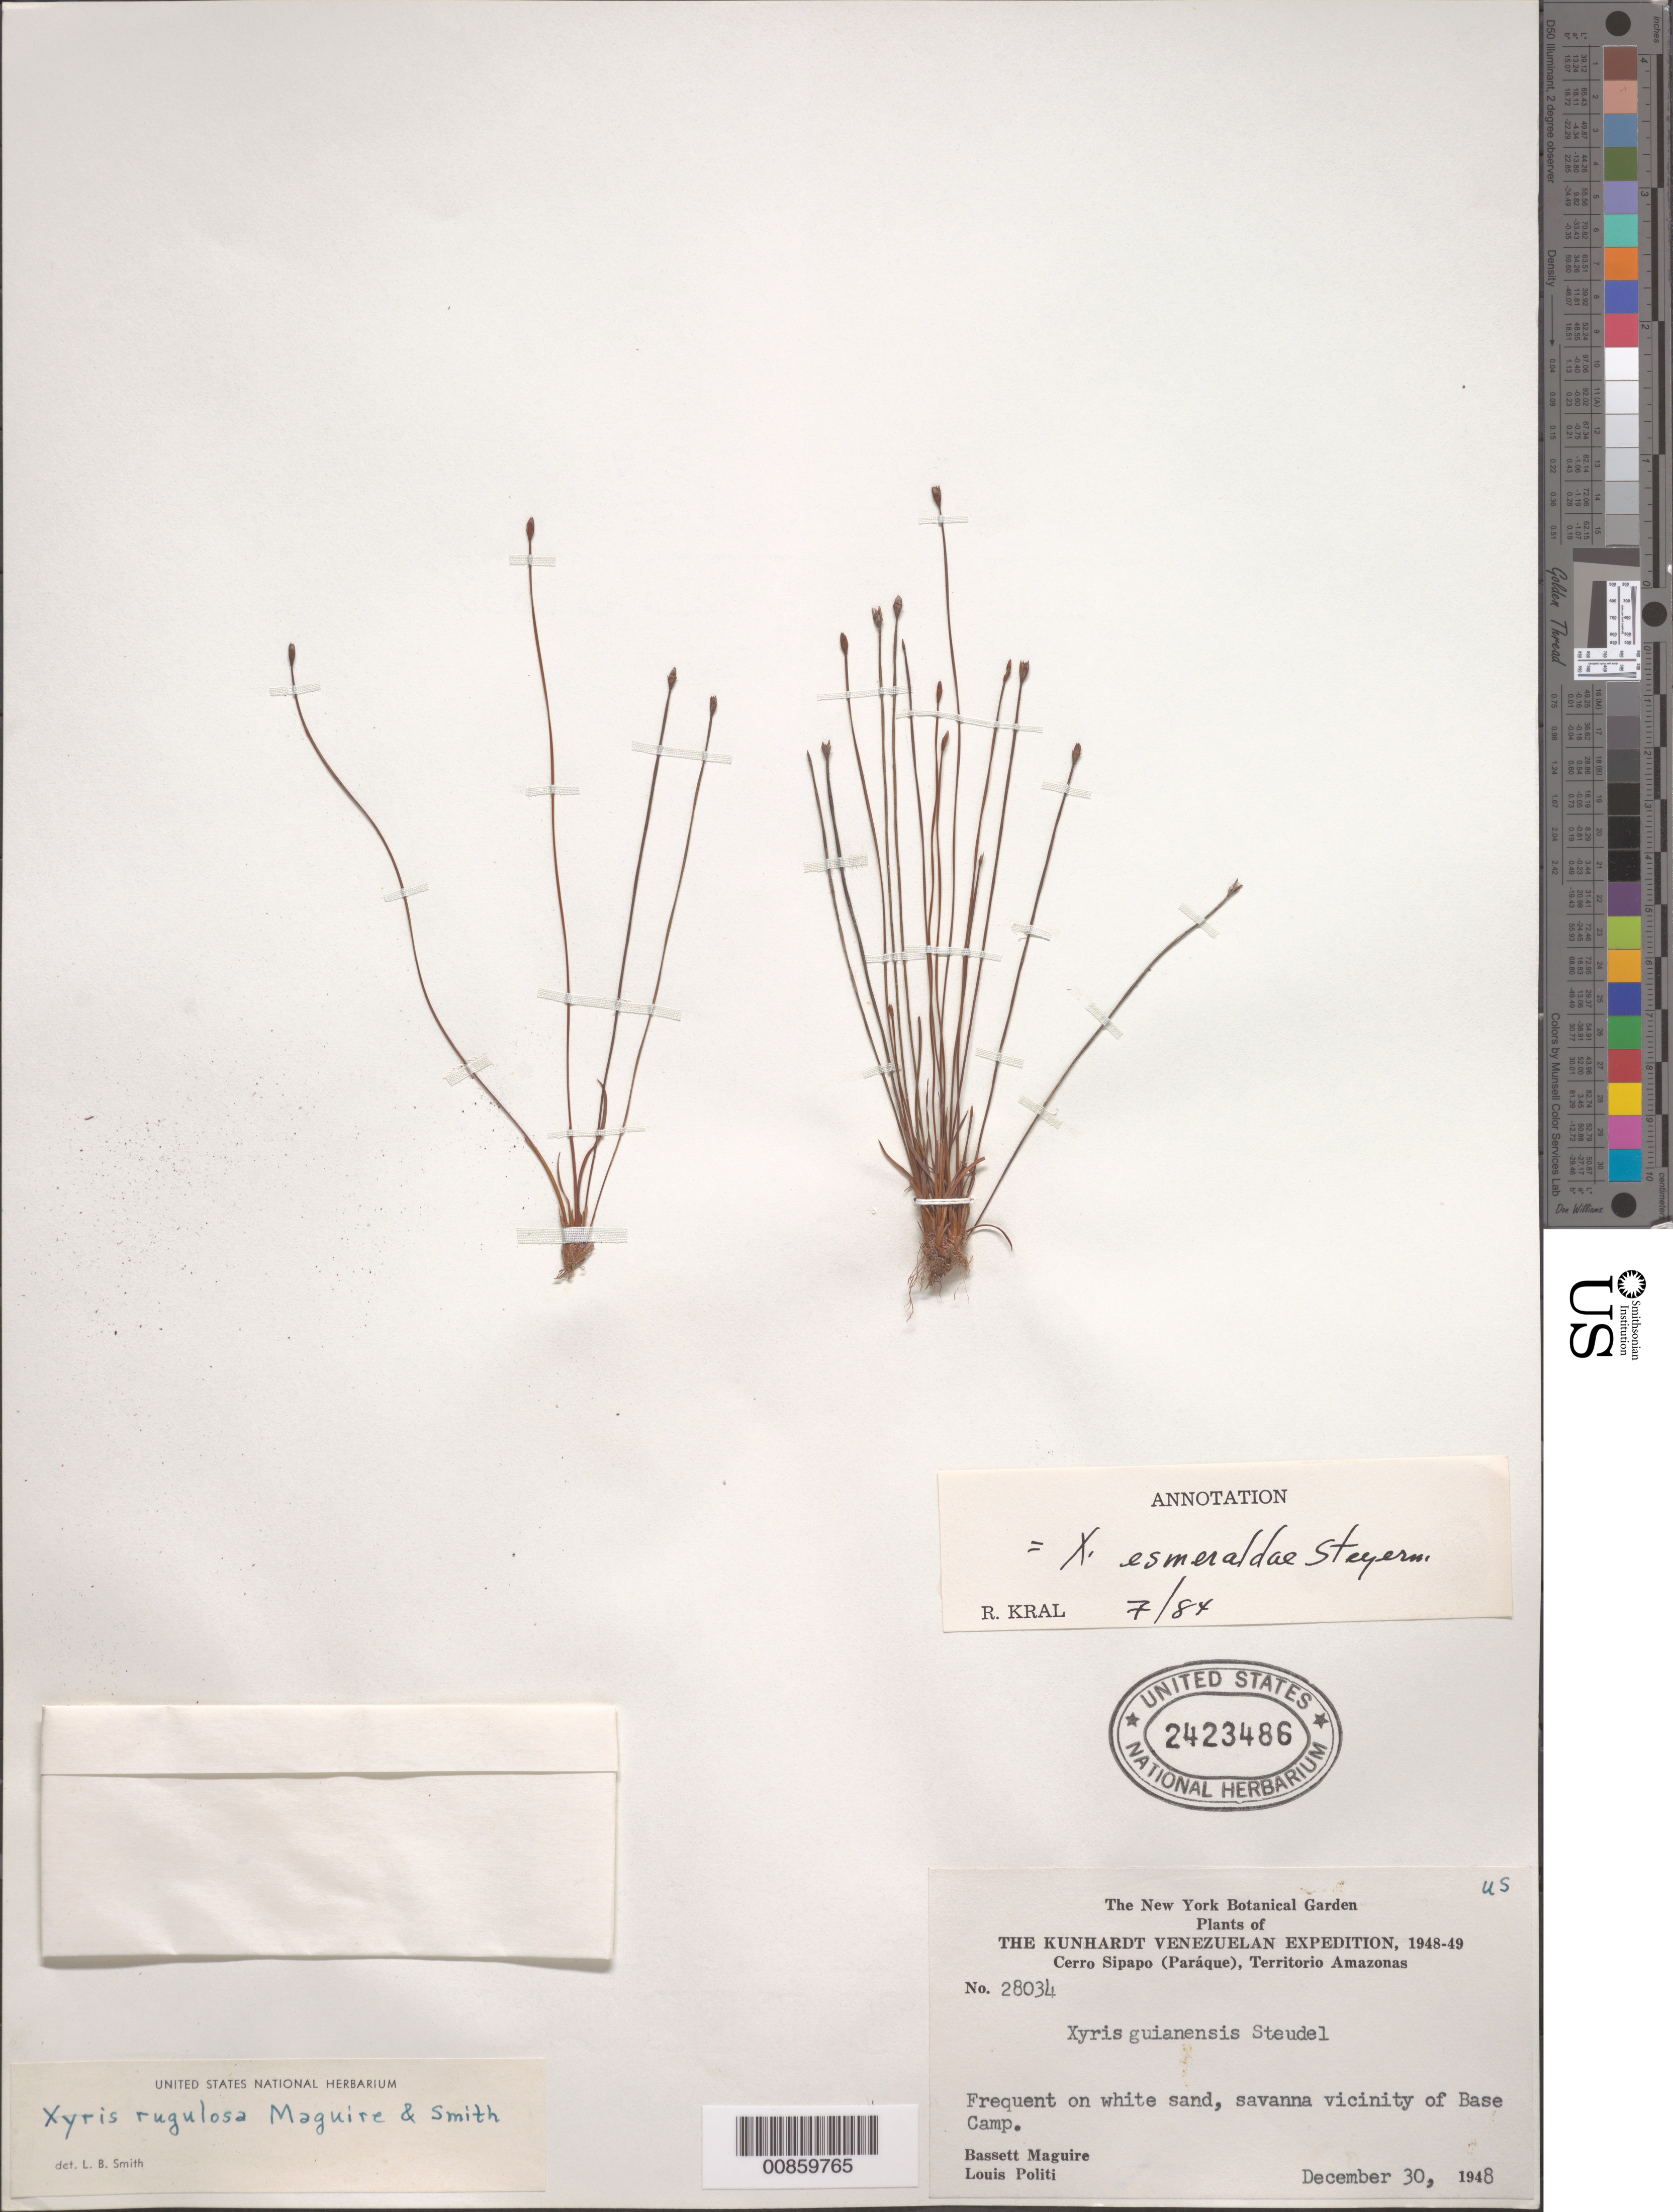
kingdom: Plantae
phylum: Tracheophyta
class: Liliopsida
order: Poales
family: Xyridaceae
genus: Xyris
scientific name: Xyris esmeraldae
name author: Steyerm.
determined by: Kral, Robert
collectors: B. Maguire & L. Politi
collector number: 28034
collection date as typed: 30-Dec-48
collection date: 1948-12-30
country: Venezuela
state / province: Amazonas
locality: Cerro Sipapo (Paráque), Base Camp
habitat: Savanna, on white sand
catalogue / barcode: US 2423486